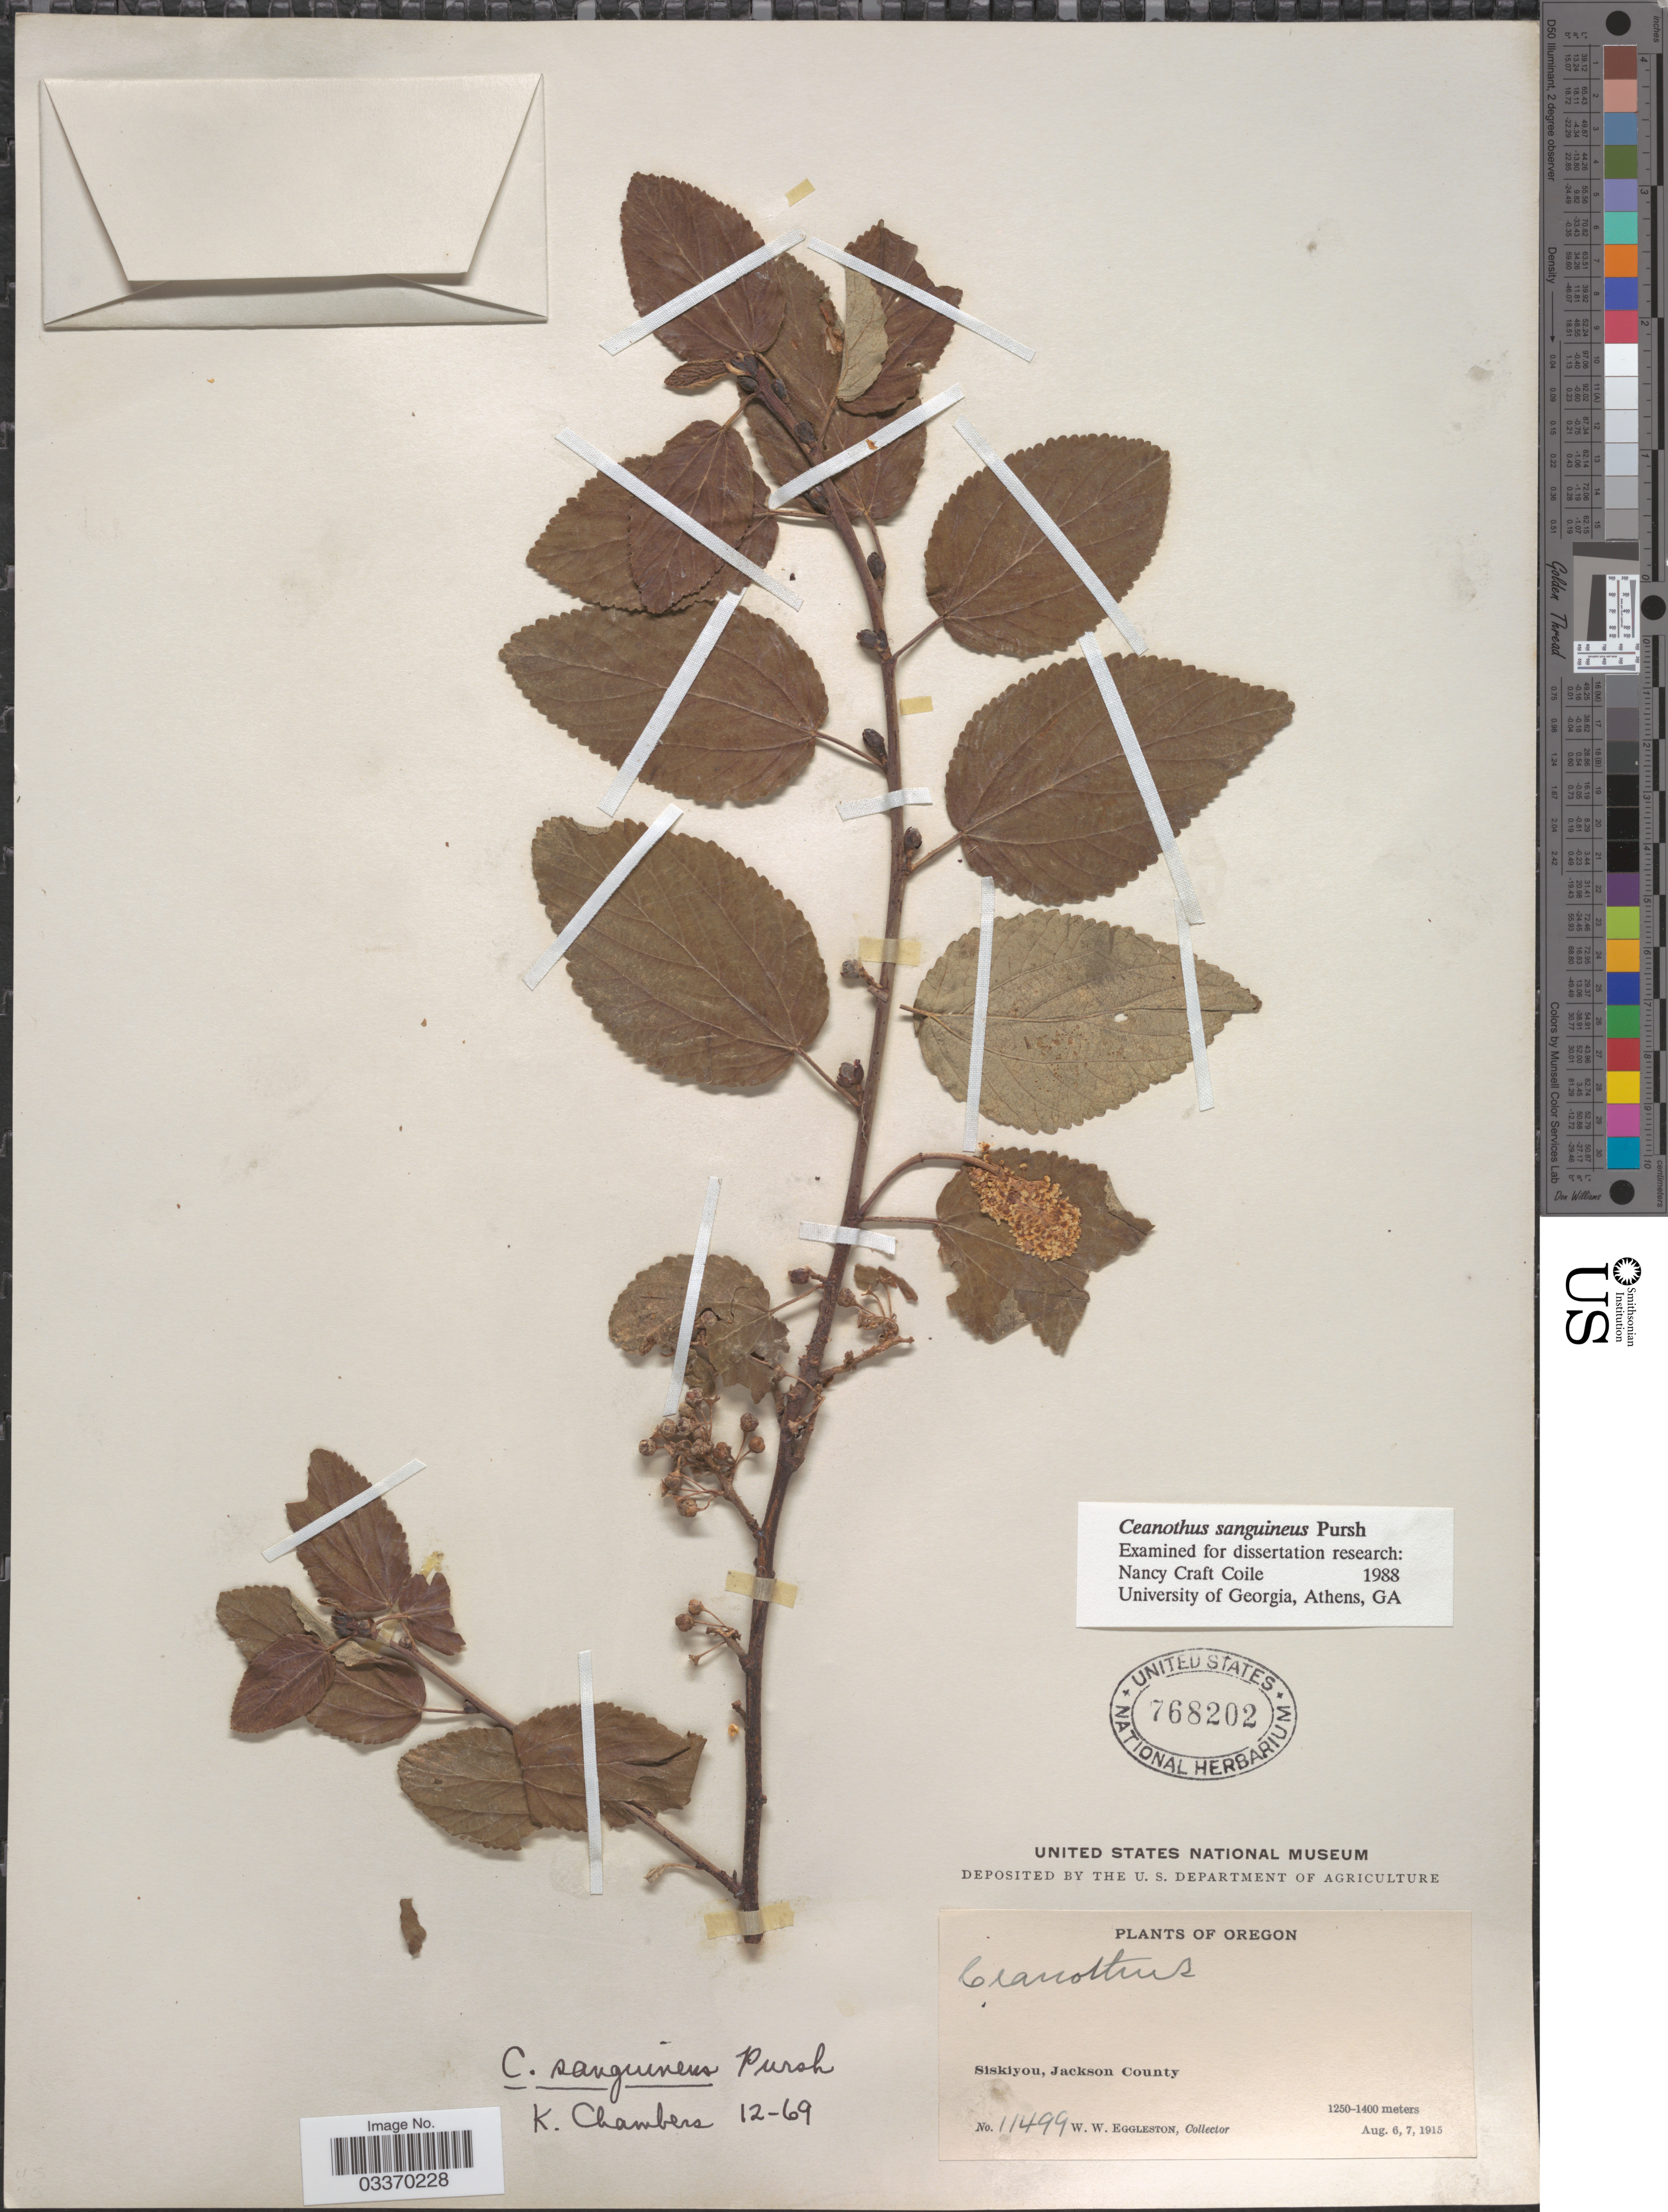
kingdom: Plantae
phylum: Tracheophyta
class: Magnoliopsida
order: Rosales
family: Rhamnaceae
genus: Ceanothus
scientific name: Ceanothus sanguineus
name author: Pursh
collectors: W. W. Eggleston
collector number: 11499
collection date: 1915-08-06/1915-08-07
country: United States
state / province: Oregon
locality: Siskiyou, Jackson County.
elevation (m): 1250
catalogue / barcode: US 768202